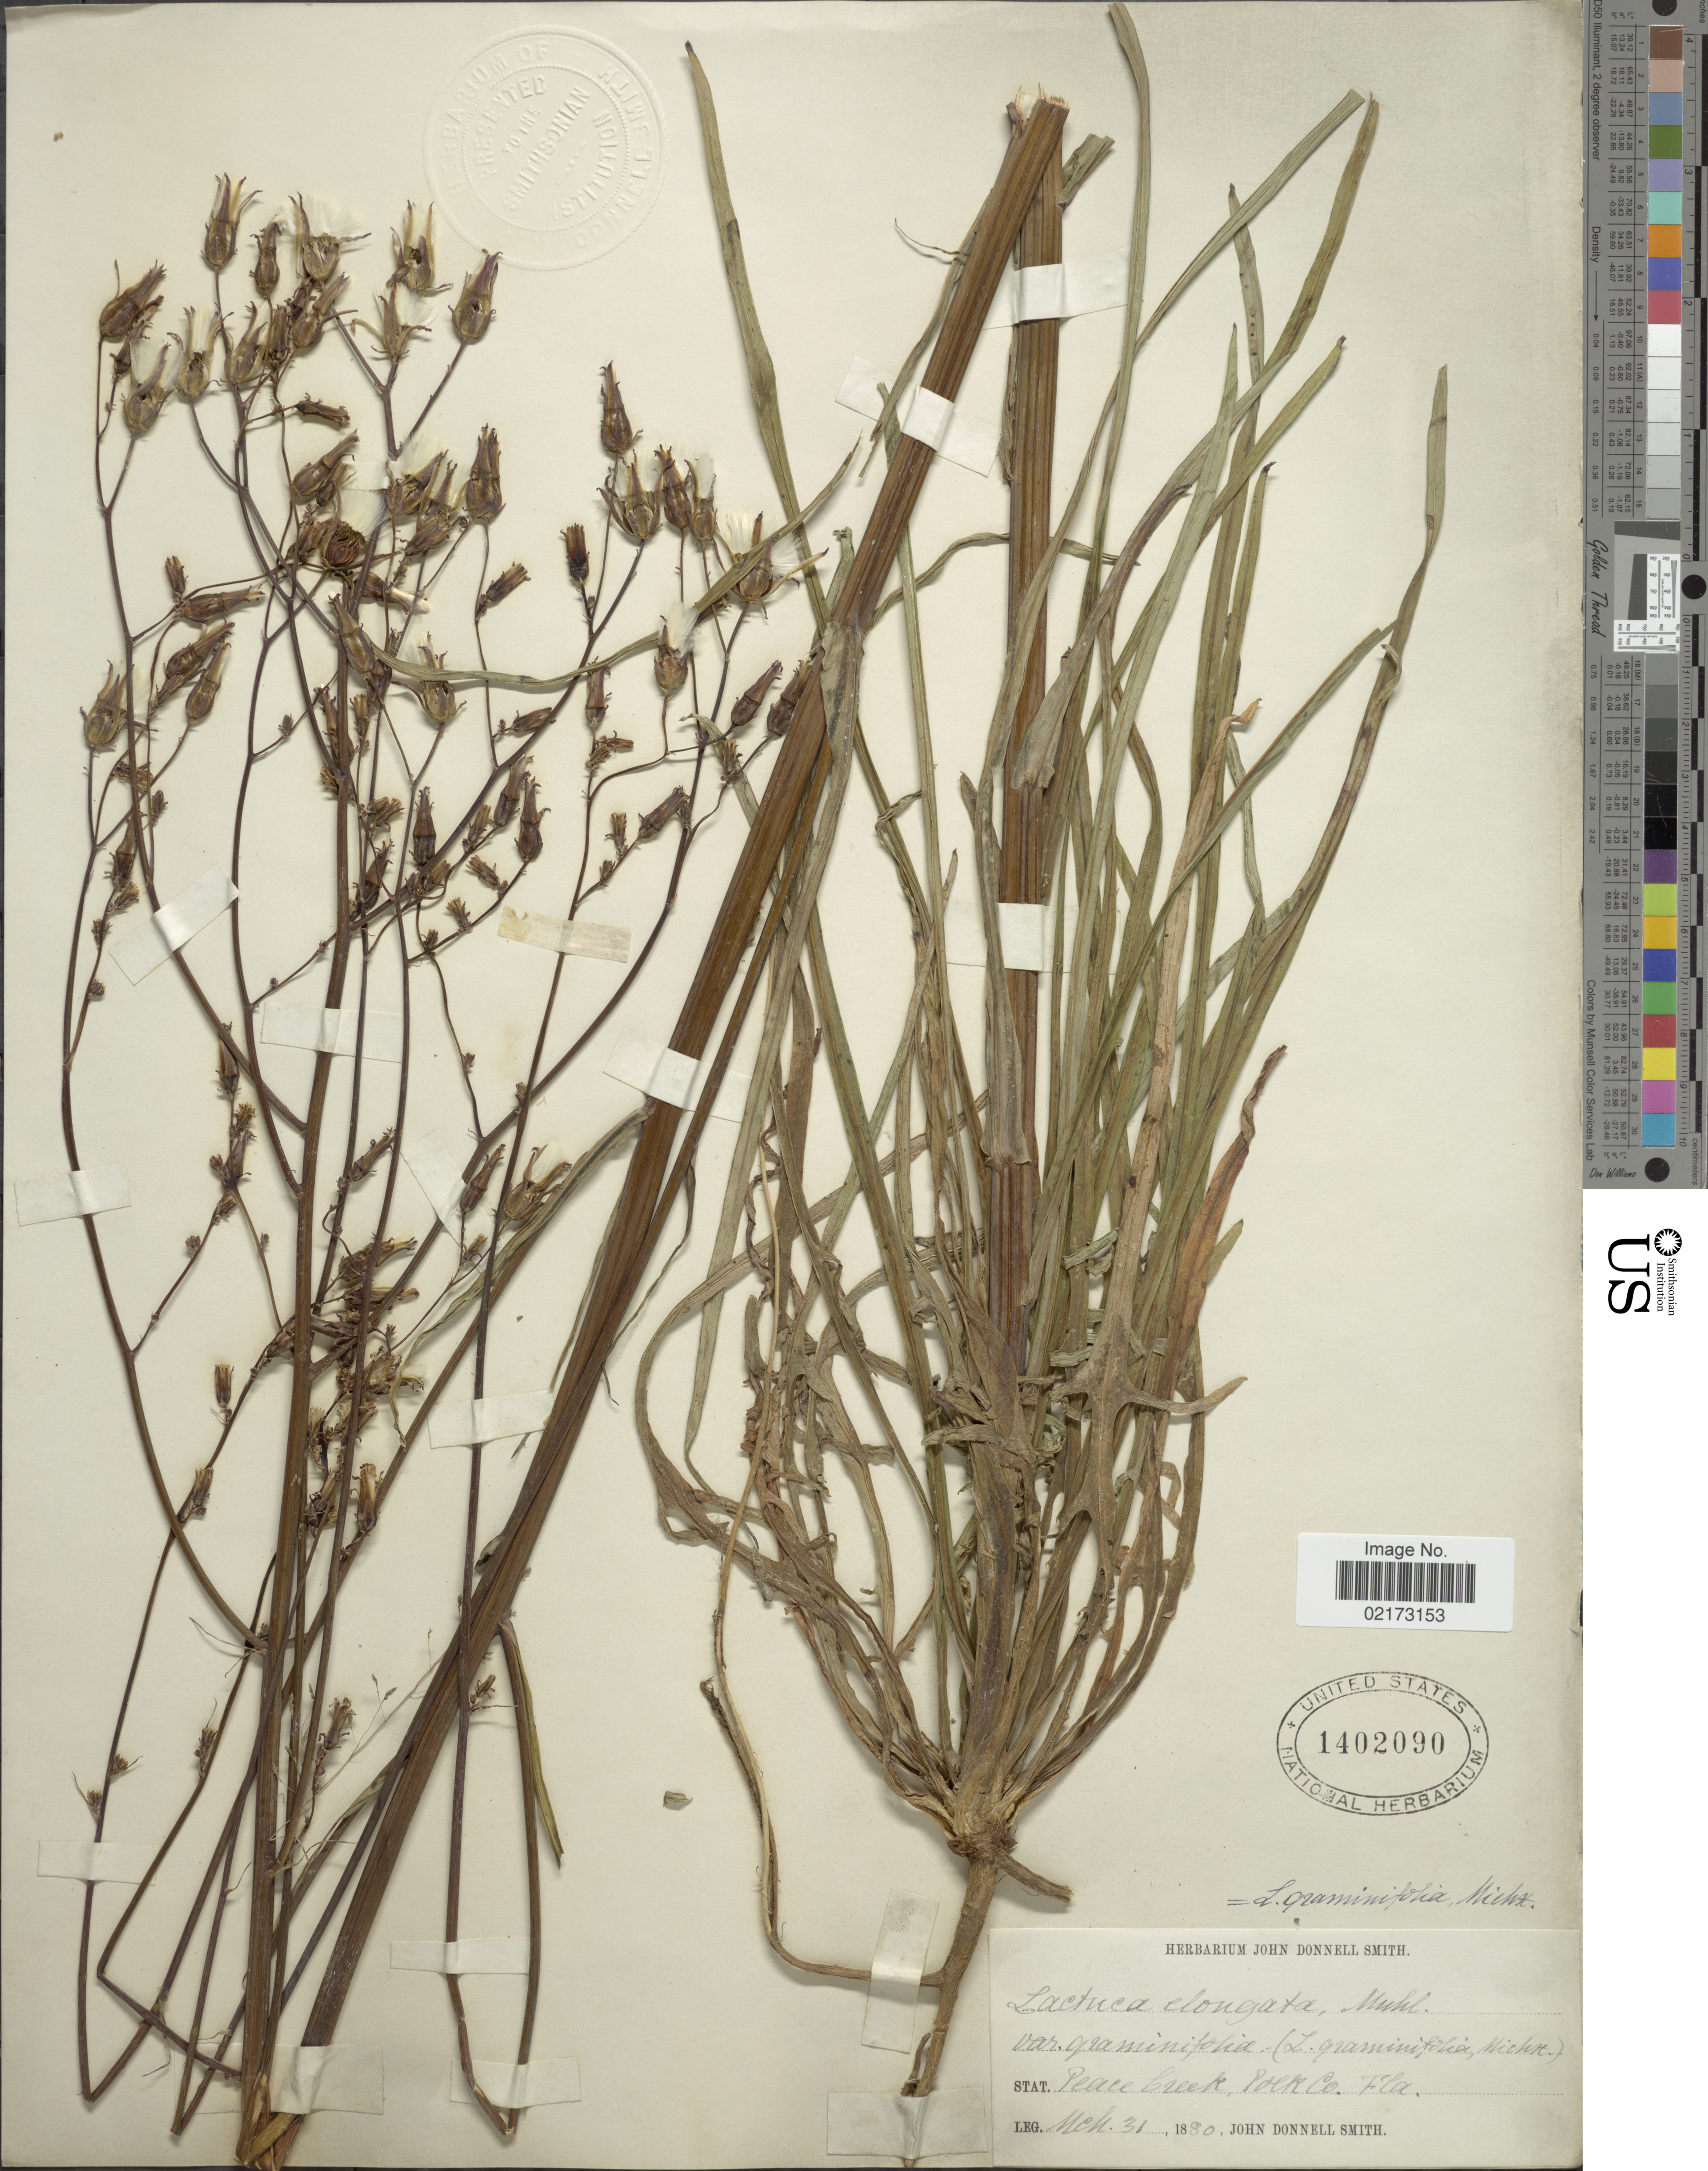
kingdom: Plantae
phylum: Tracheophyta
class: Magnoliopsida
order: Asterales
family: Asteraceae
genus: Lactuca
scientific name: Lactuca graminifolia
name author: Michx.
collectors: J. Donnell Smith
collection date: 1880-03-31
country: United States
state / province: Florida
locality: Peace Creek, Polk Co., Fla.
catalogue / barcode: US 1402090